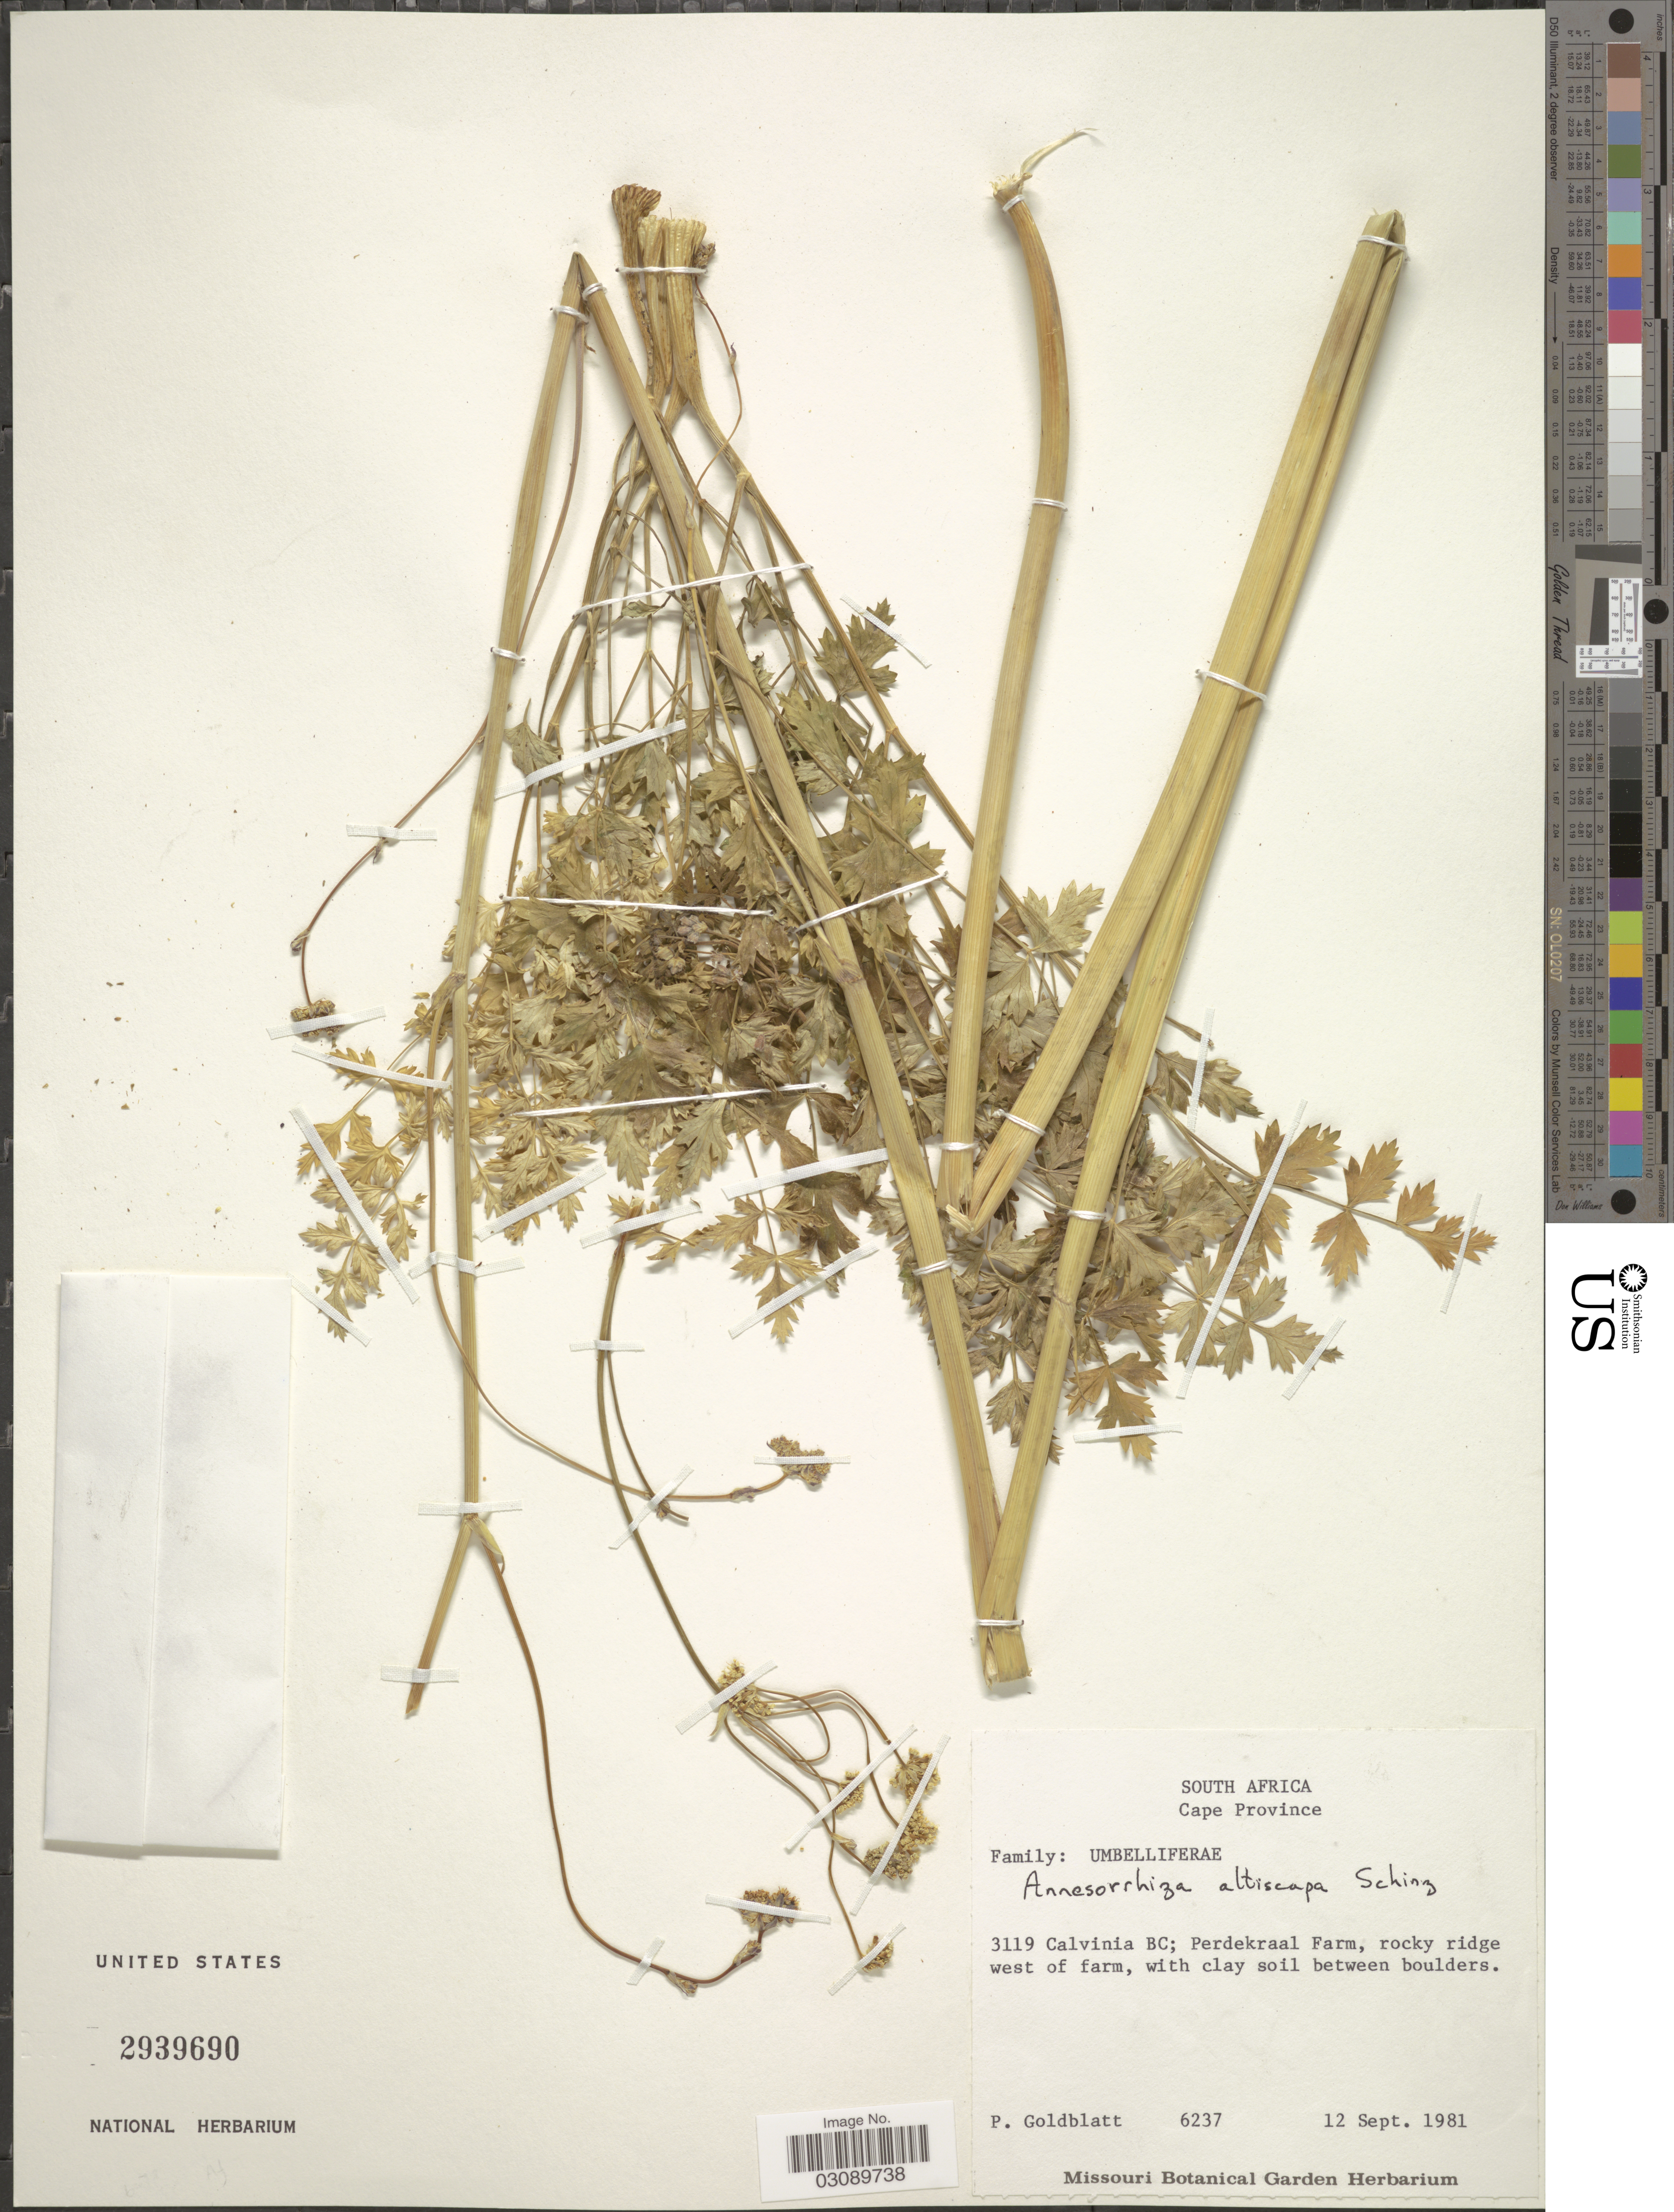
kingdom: Plantae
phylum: Tracheophyta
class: Magnoliopsida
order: Apiales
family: Apiaceae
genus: Annesorhiza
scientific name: Annesorhiza altiscapa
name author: Schltr. ex H. Wolff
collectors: P. Goldblatt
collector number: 6237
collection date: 1981-09-12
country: South Africa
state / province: Northern Cape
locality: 3119 Calvinia BC; Perdekraal Farm, rocky ridge west of farm.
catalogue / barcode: US 2939690